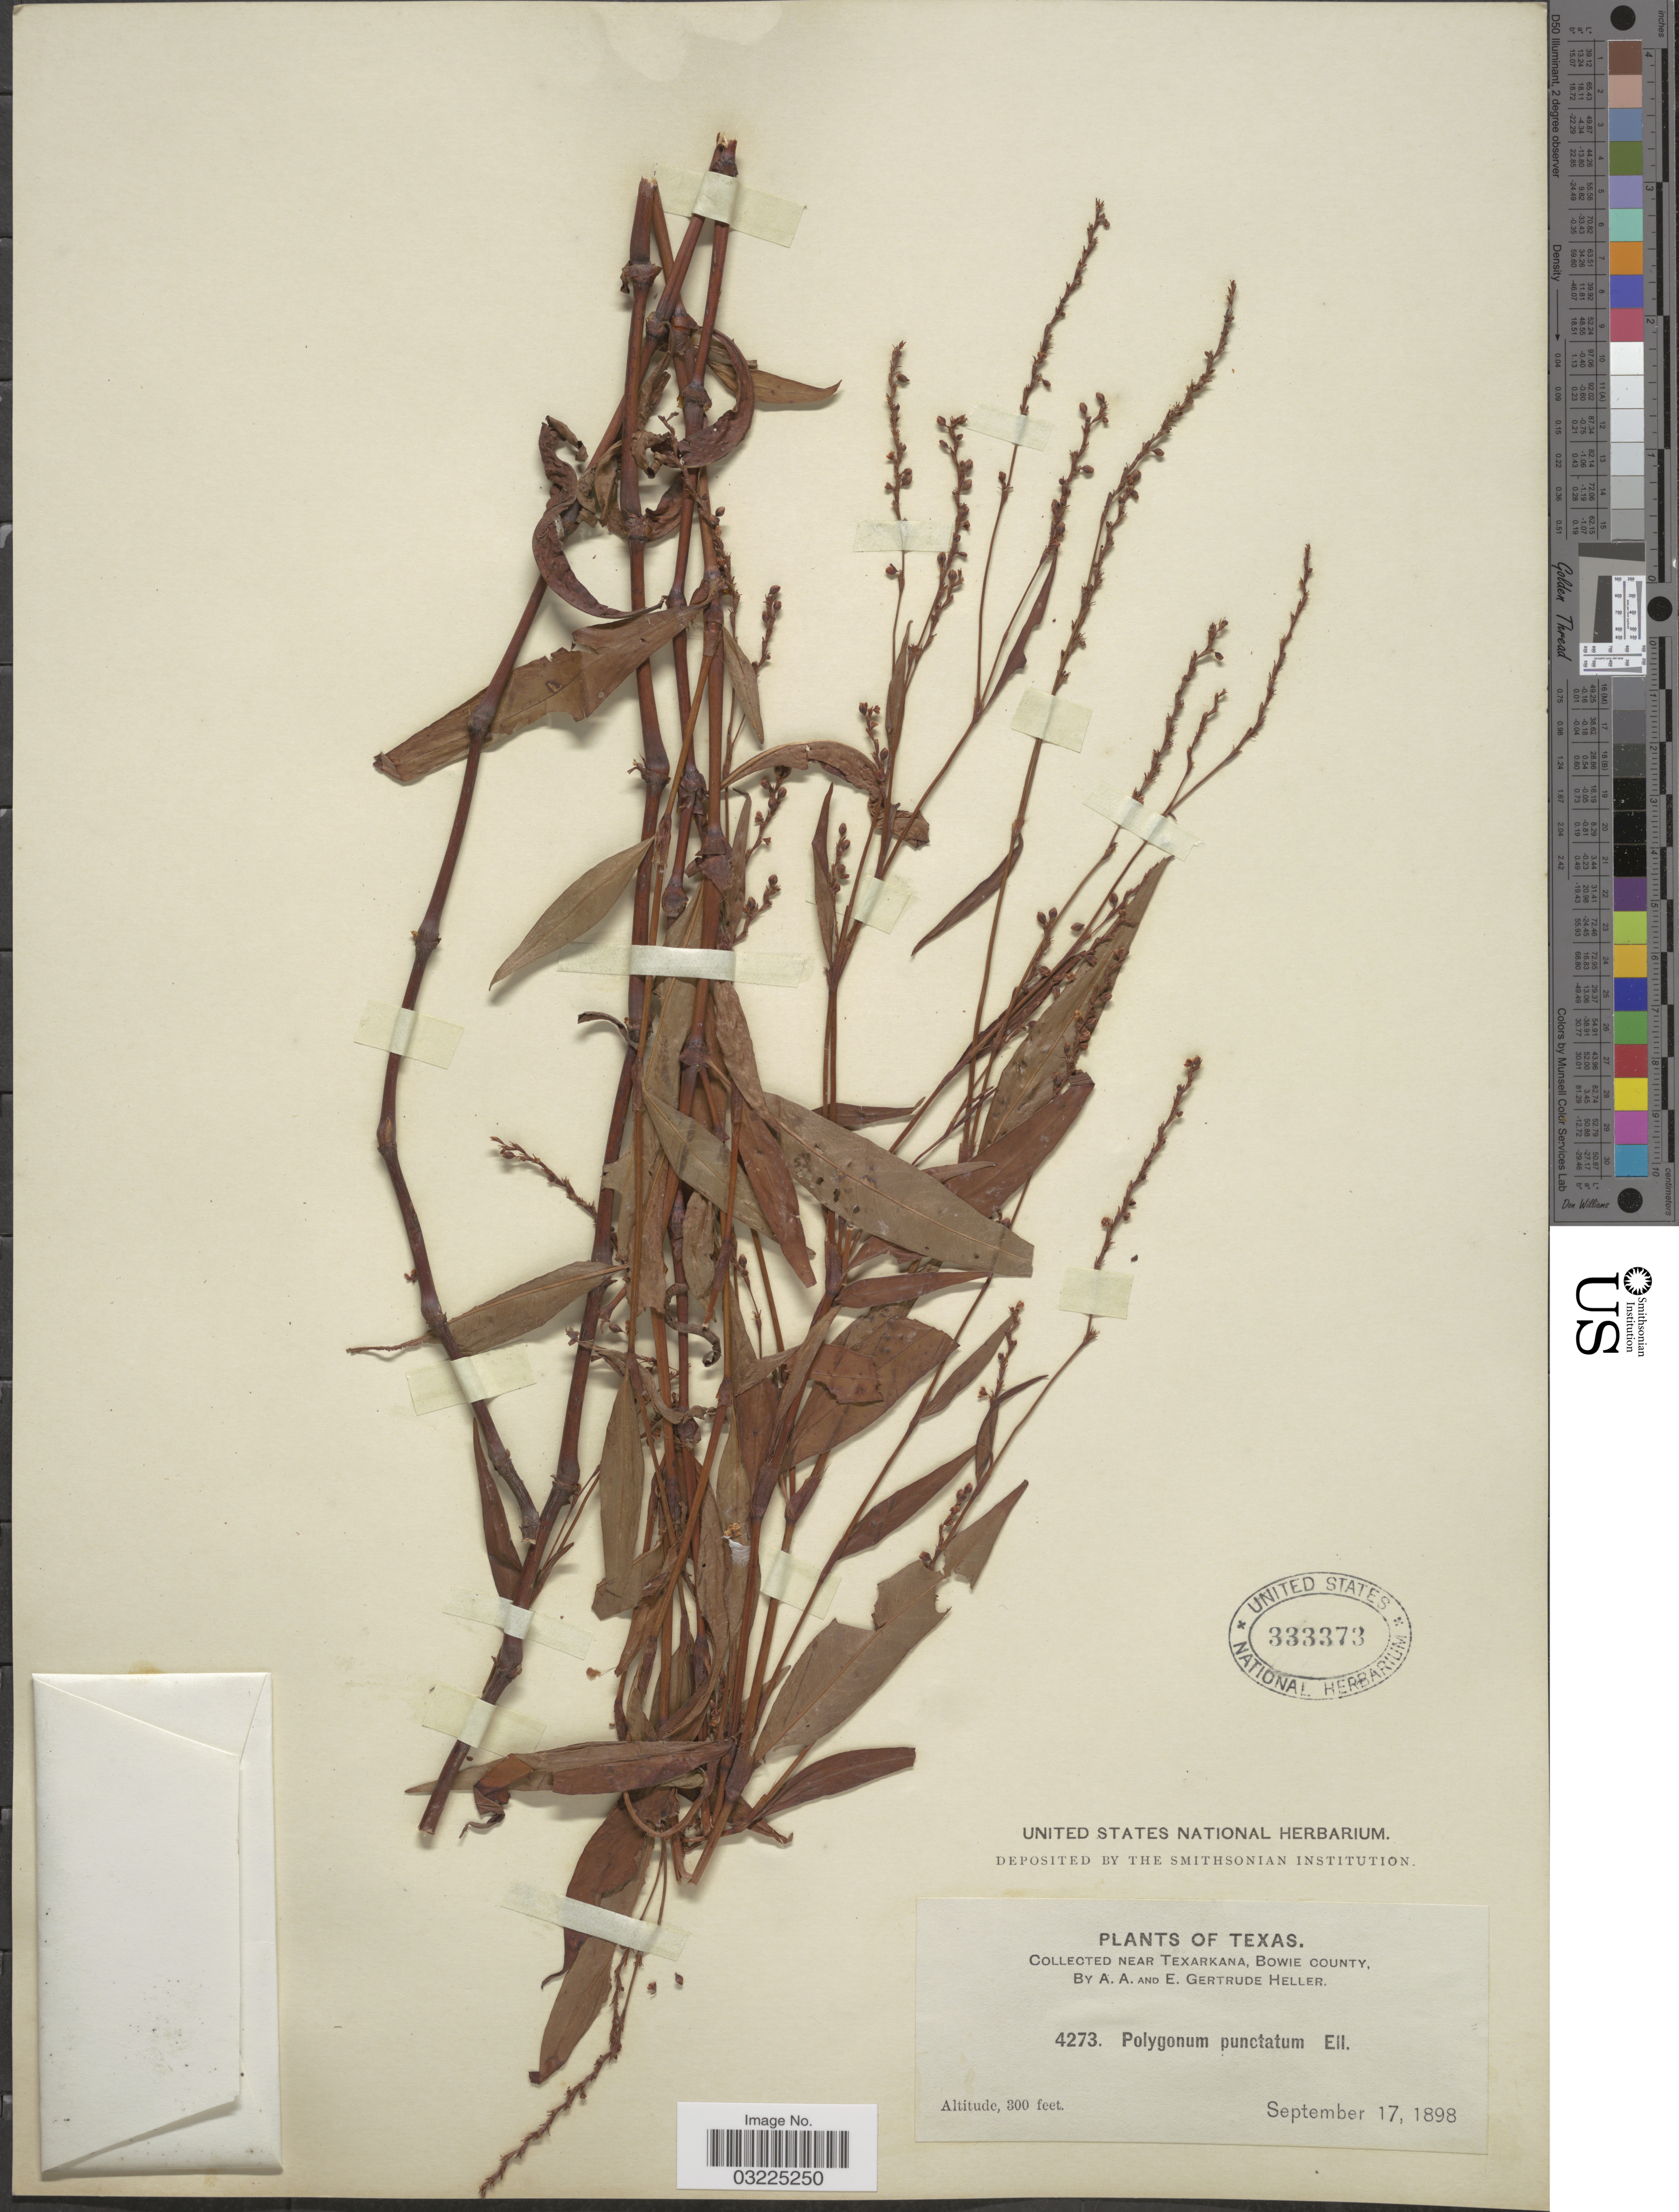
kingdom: Plantae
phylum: Tracheophyta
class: Magnoliopsida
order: Caryophyllales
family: Polygonaceae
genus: Persicaria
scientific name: Persicaria punctata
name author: (Elliott) Small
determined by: Atha, D. E.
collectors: A. A. Heller & E. G. Heller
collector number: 4273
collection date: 1898-09-17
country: United States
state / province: Texas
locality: Near Texarkana, Bowie county.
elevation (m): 91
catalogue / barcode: US 333373